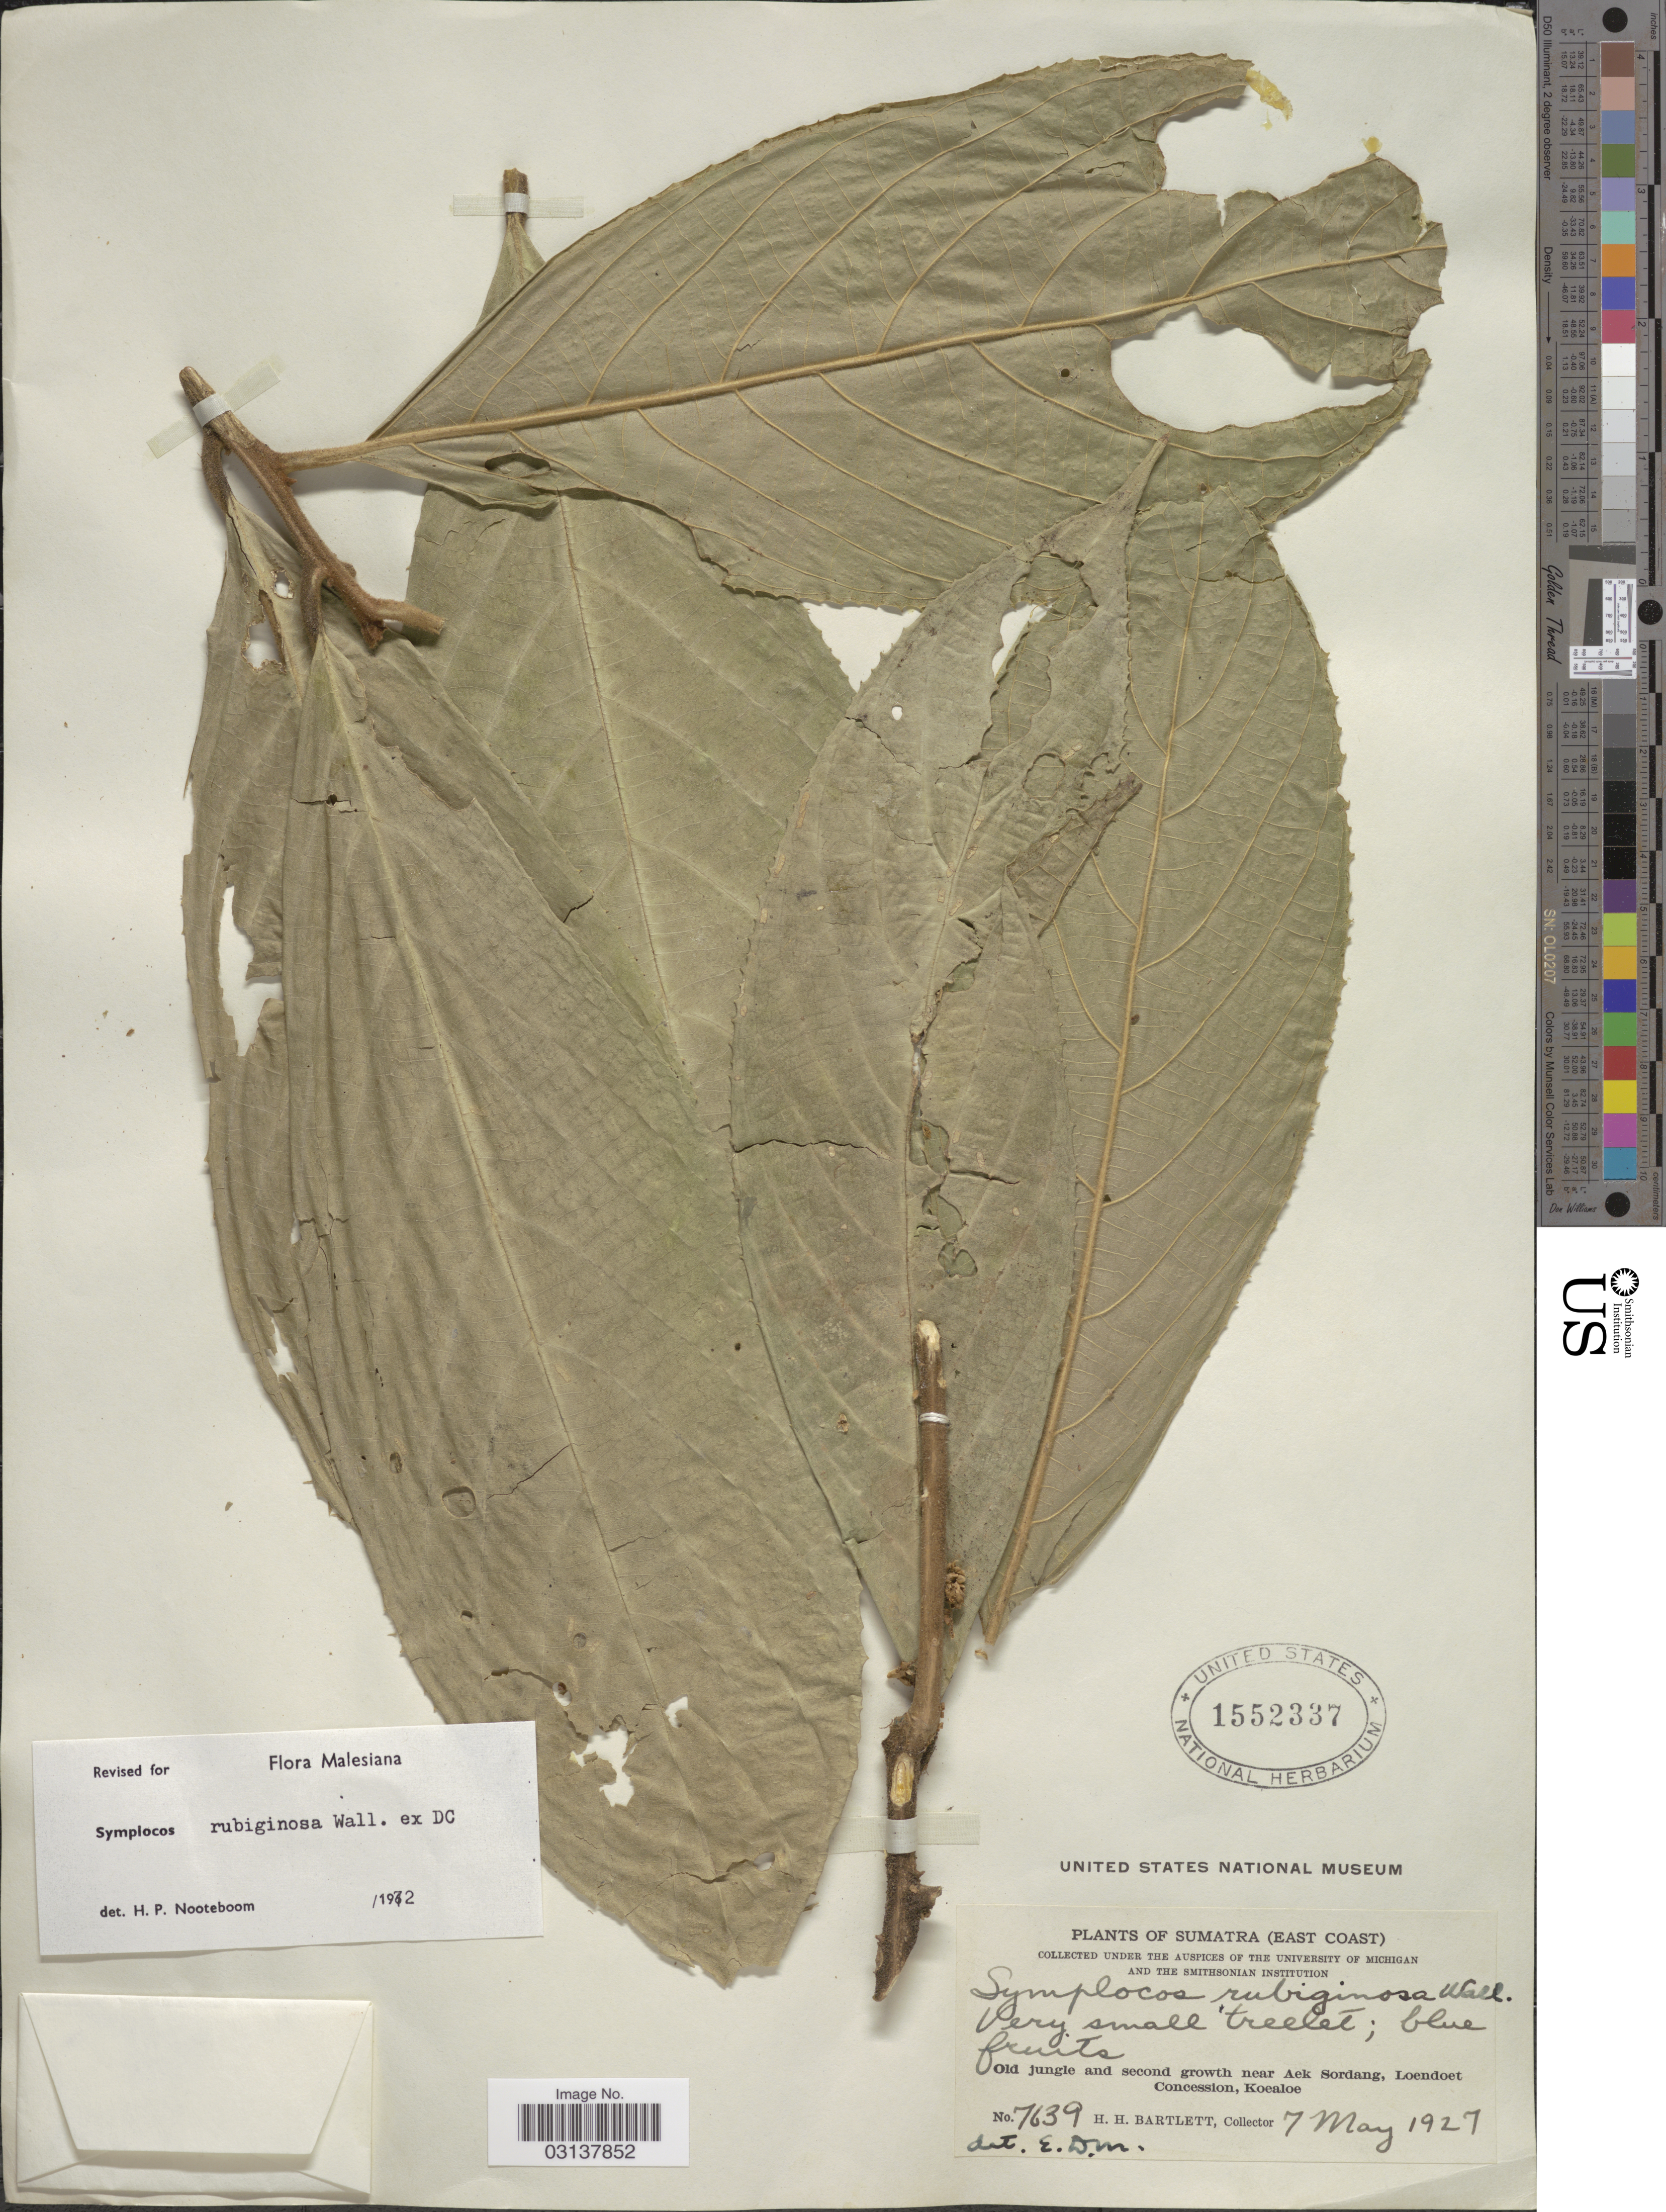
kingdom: Plantae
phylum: Tracheophyta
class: Magnoliopsida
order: Ericales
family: Symplocaceae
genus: Symplocos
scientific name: Symplocos rubiginosa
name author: Wall. ex DC.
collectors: H. H. Bartlett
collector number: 7639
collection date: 1927-05-07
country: Indonesia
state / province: Sumatra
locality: Sumatra (East Coast). Old jungle and second growth near Aek Sordang, Loendoet Concession, Koealoe.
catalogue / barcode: US 1552337